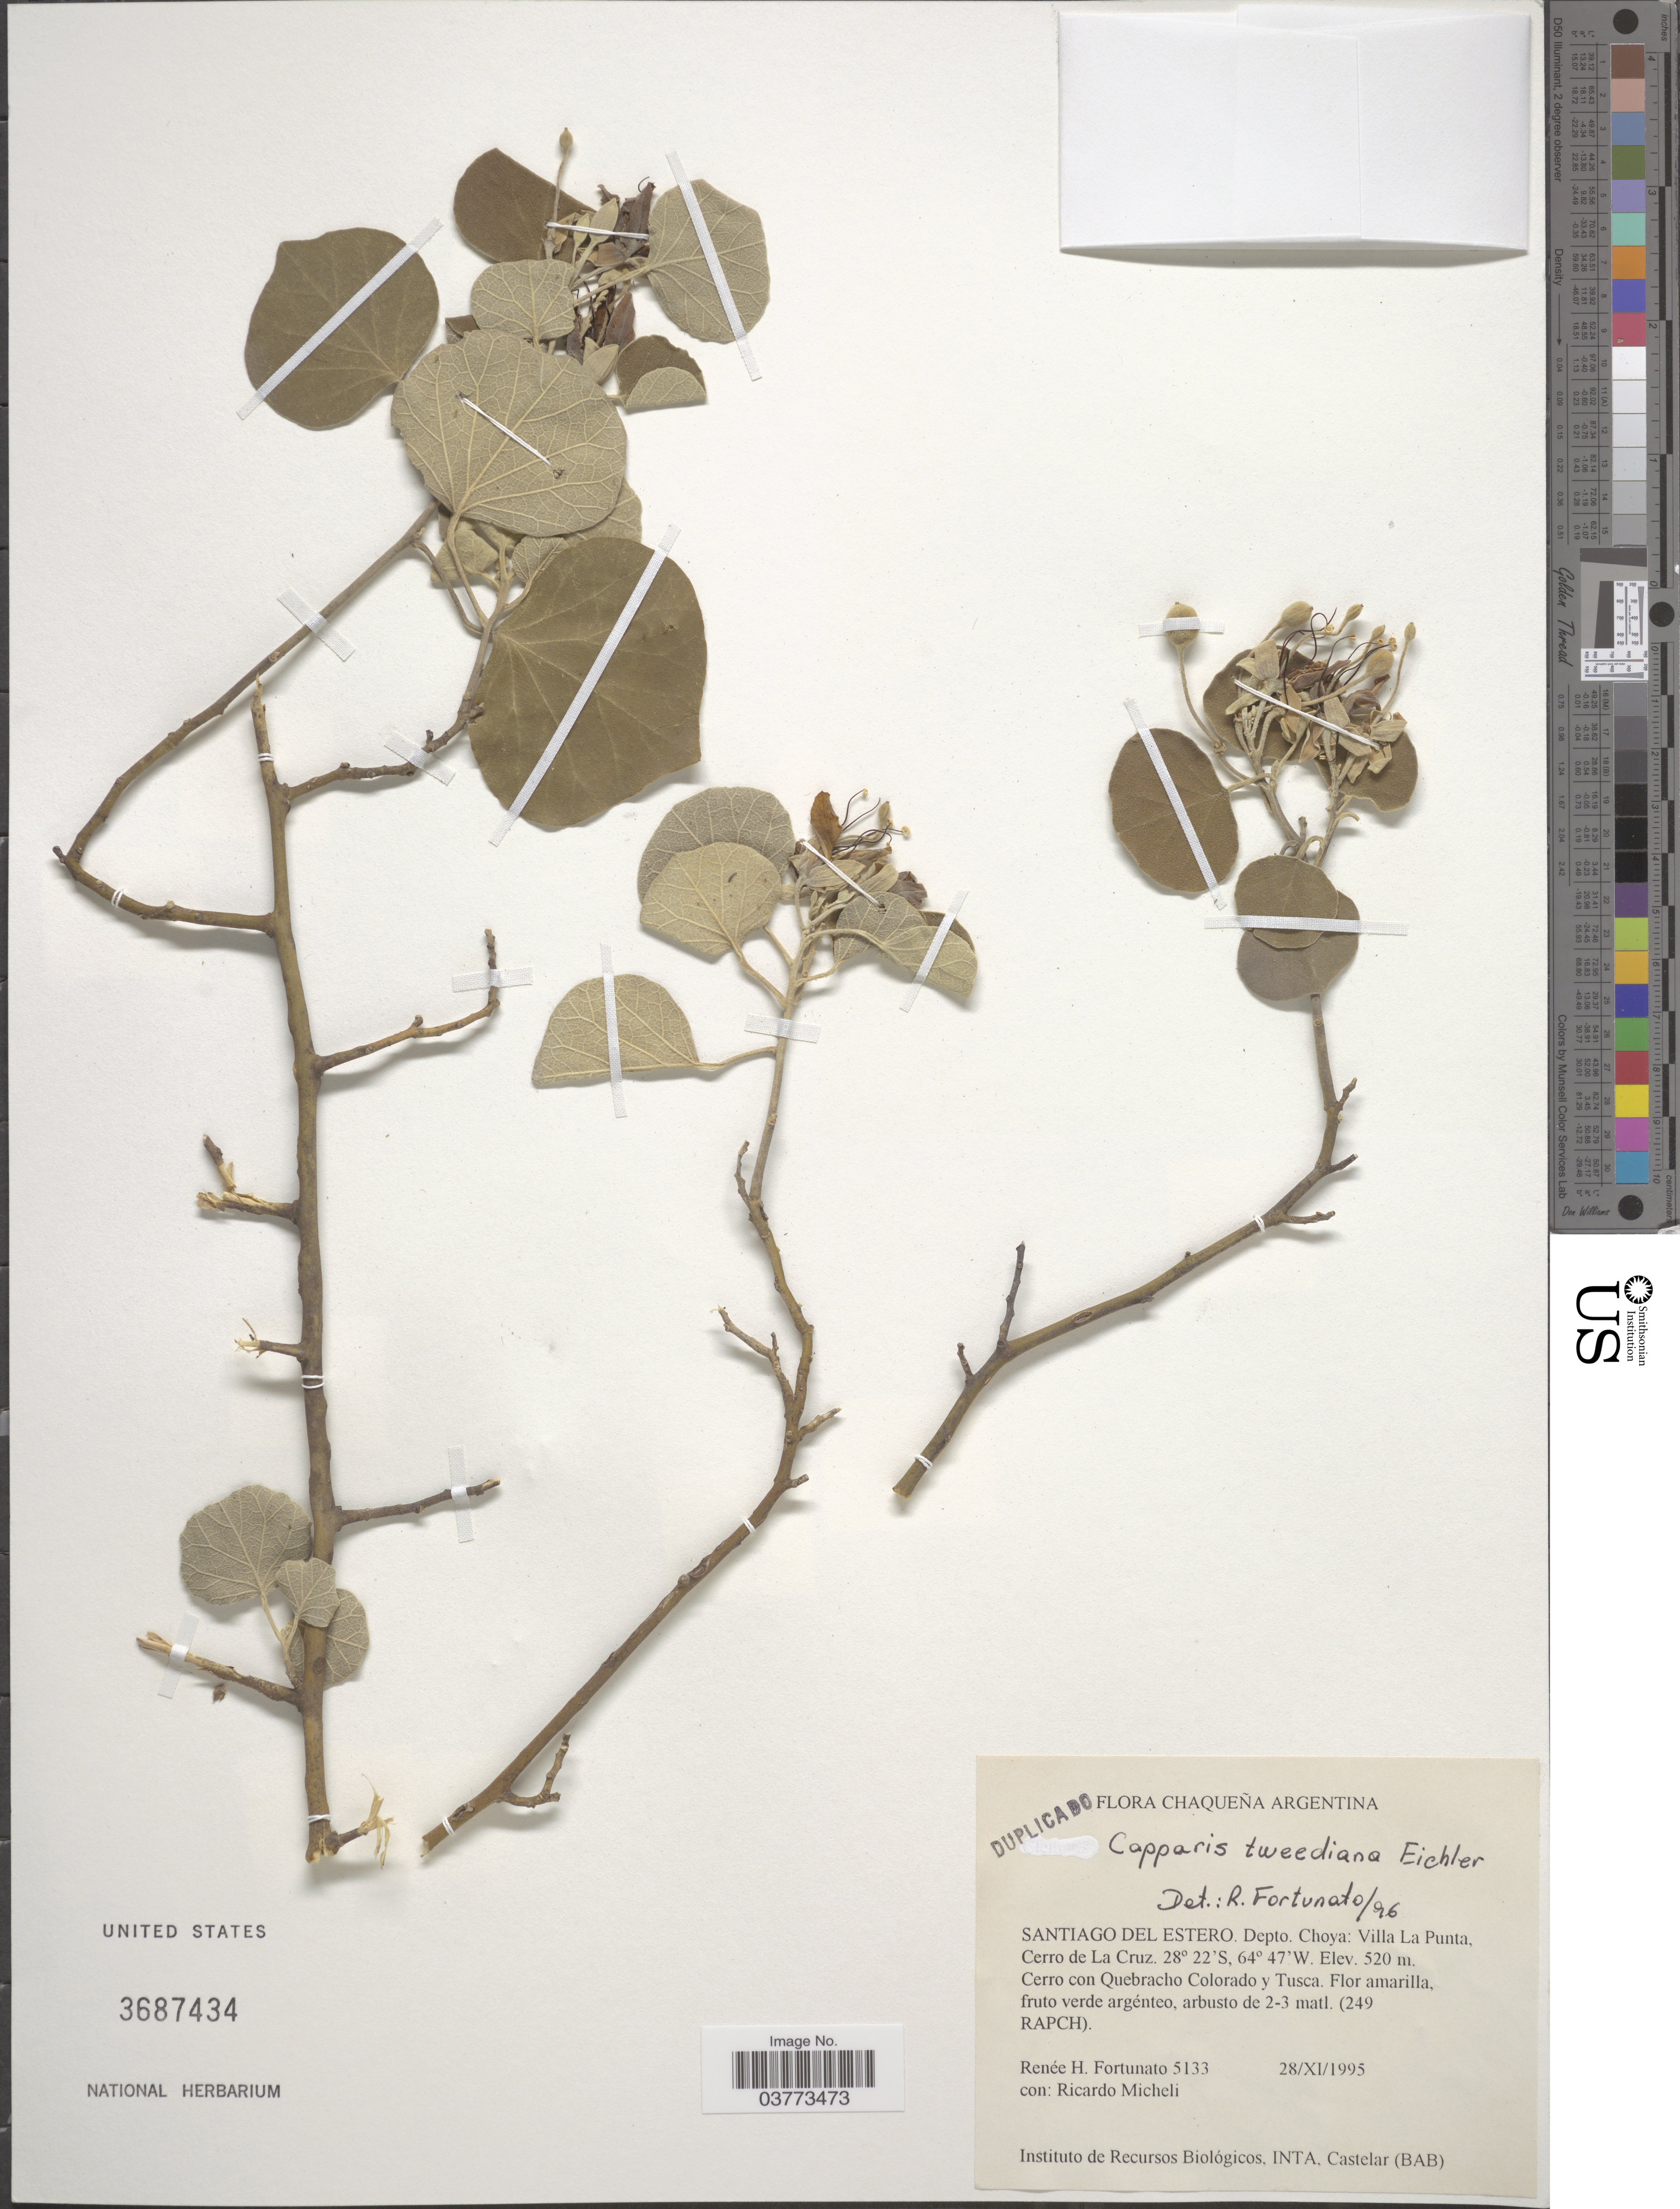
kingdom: Plantae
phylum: Tracheophyta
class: Magnoliopsida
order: Brassicales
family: Capparaceae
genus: Capparicordis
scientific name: Capparicordis tweediana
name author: (Eichler) Iltis & Cornejo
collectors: R. H. Fortunato & R. Micheli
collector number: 5133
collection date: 1995-11-28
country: Argentina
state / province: Santiago del Estero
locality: Chaqueña Argentina. Depto. Choya: Villa La Punta. Cerro de La Cruz. Cerro con Quebracho Colorado y Tusca.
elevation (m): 520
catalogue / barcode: US 3687434